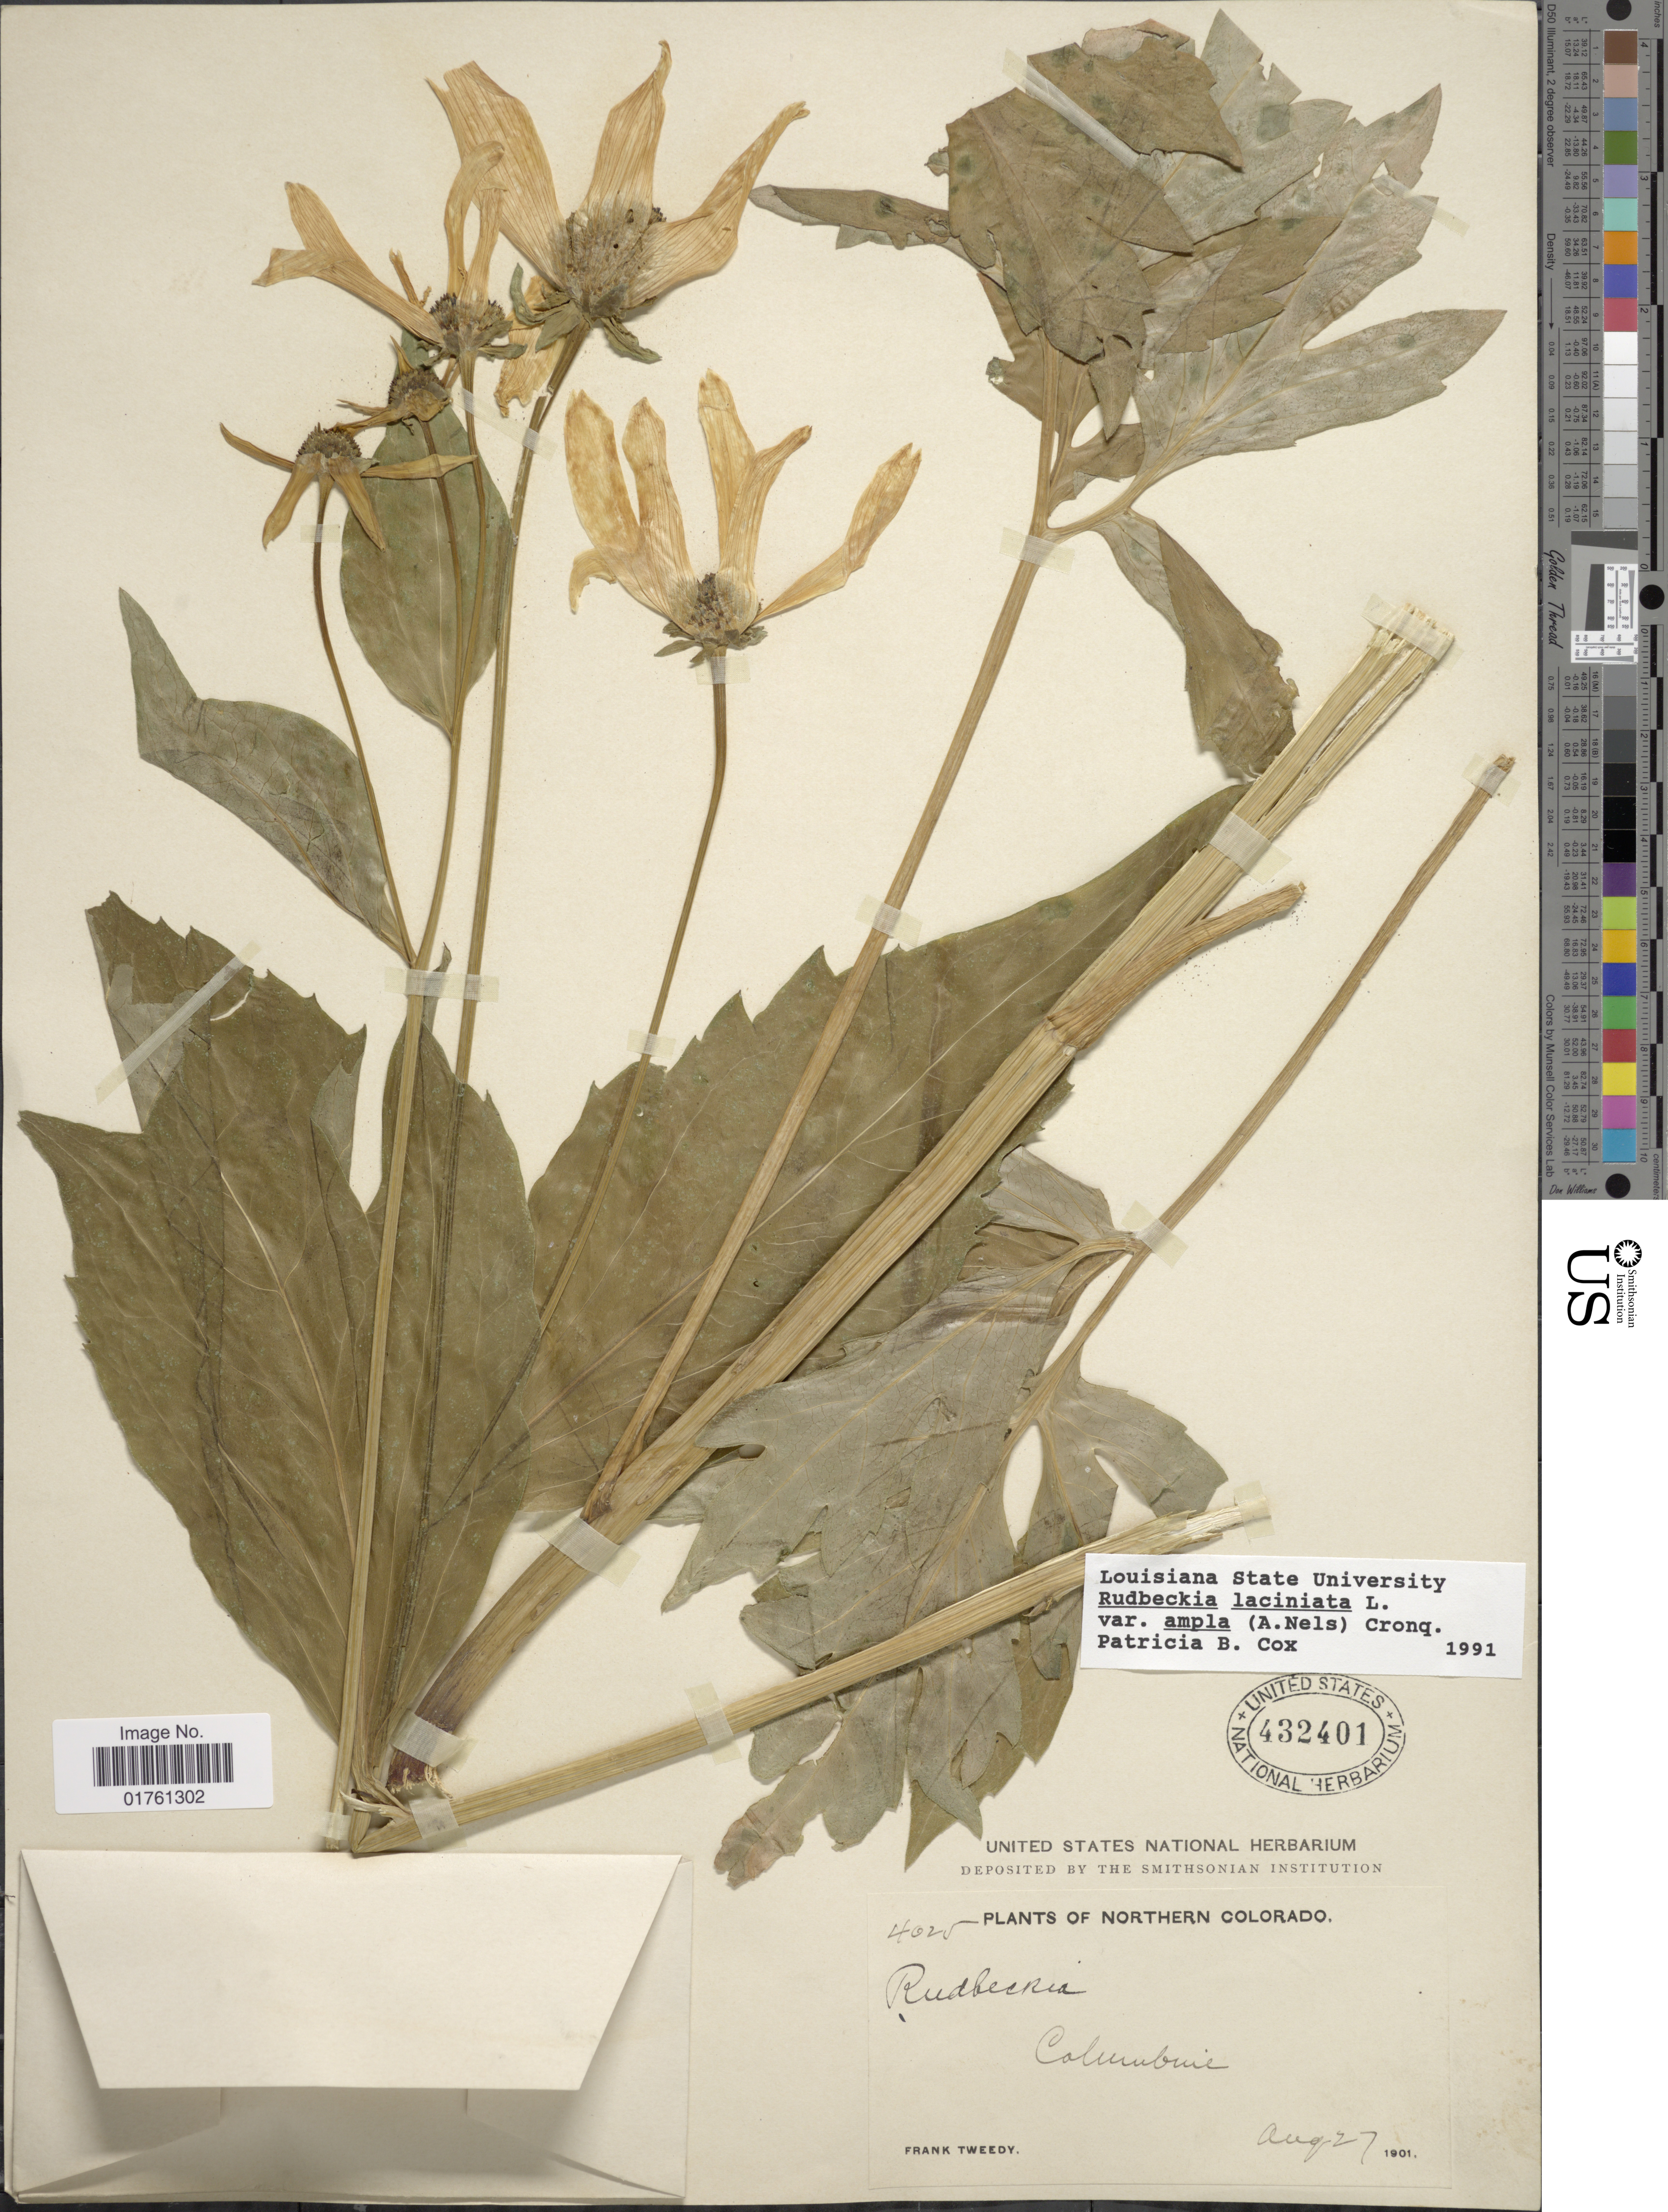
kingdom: Plantae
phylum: Tracheophyta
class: Magnoliopsida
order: Asterales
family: Asteraceae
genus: Rudbeckia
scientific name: Rudbeckia laciniata var. ampla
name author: (A. Nelson) Cronq.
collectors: F. Tweedy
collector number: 4025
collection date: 1901-08-27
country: United States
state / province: Colorado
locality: Northern Colorado, Columbine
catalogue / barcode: US 432401